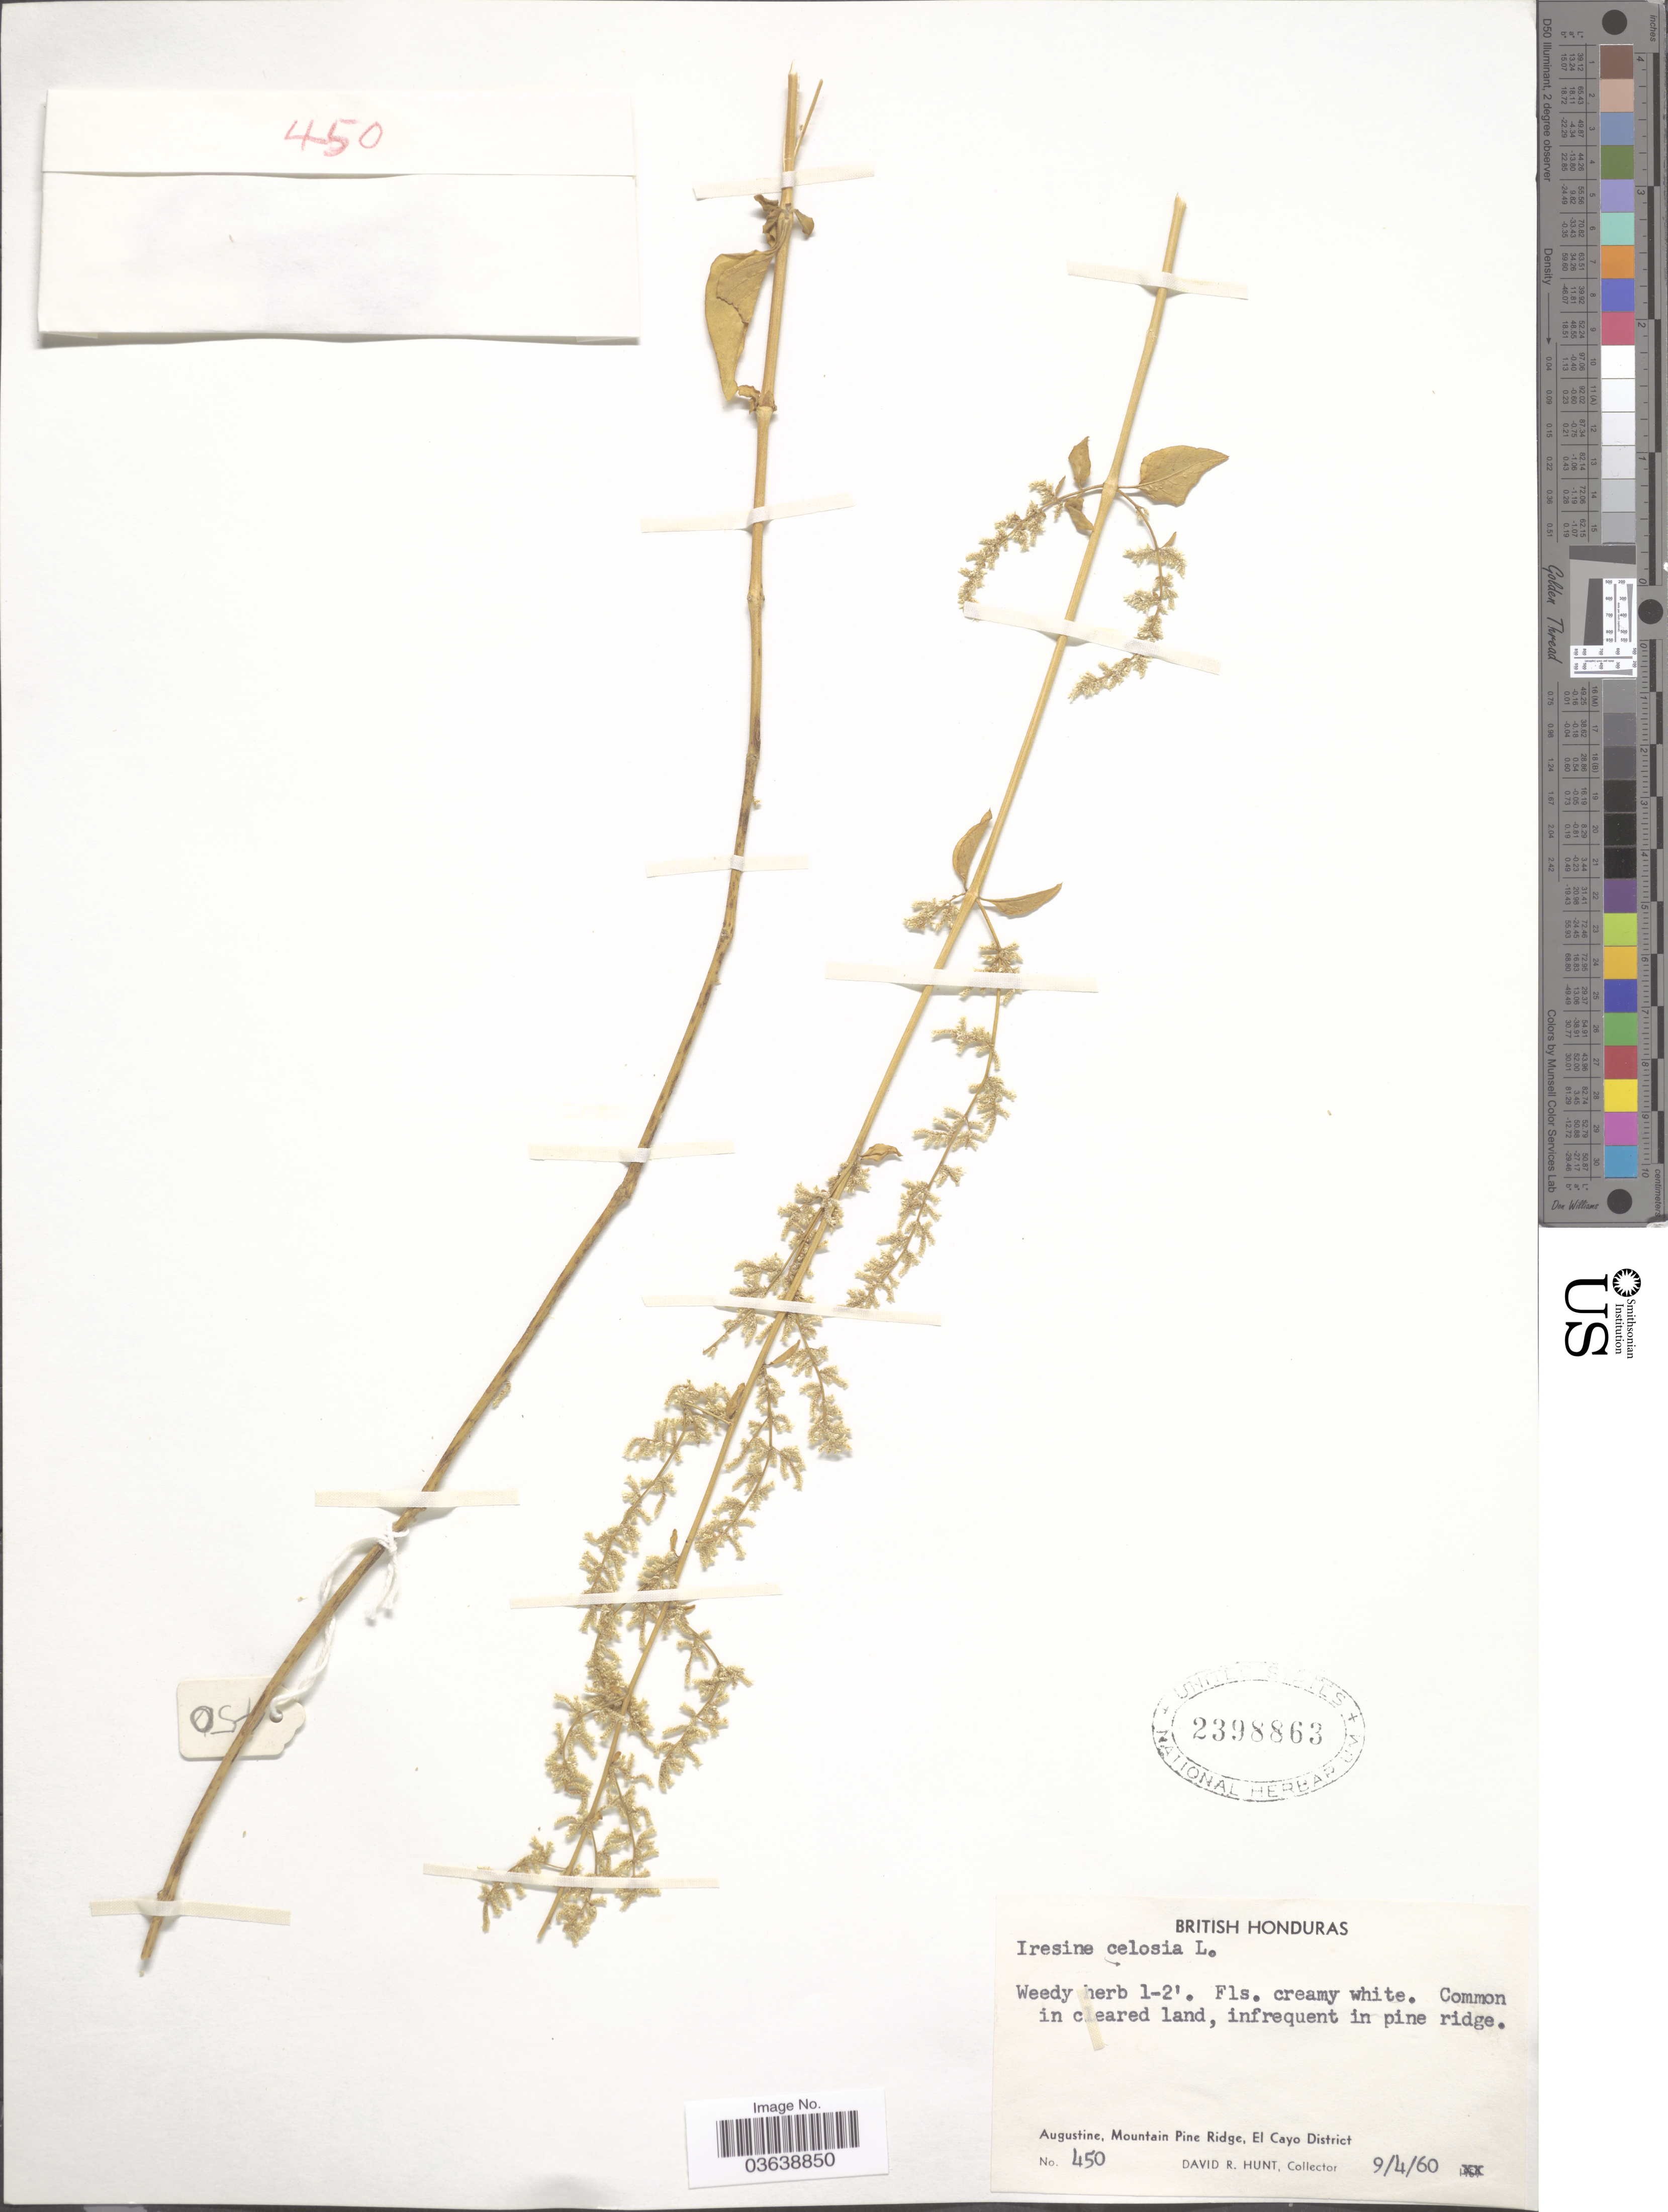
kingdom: Plantae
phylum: Tracheophyta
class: Magnoliopsida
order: Caryophyllales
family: Amaranthaceae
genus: Iresine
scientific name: Iresine diffusa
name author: Humb. & Bonpl. ex Willd.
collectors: D. R. Hunt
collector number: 450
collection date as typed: Transcribed d/m/y: 9/4/60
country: Belize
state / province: Cayo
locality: British Honduras. Augustine, Mountain Pine Ridge, El Cayo District.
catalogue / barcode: US 2398863